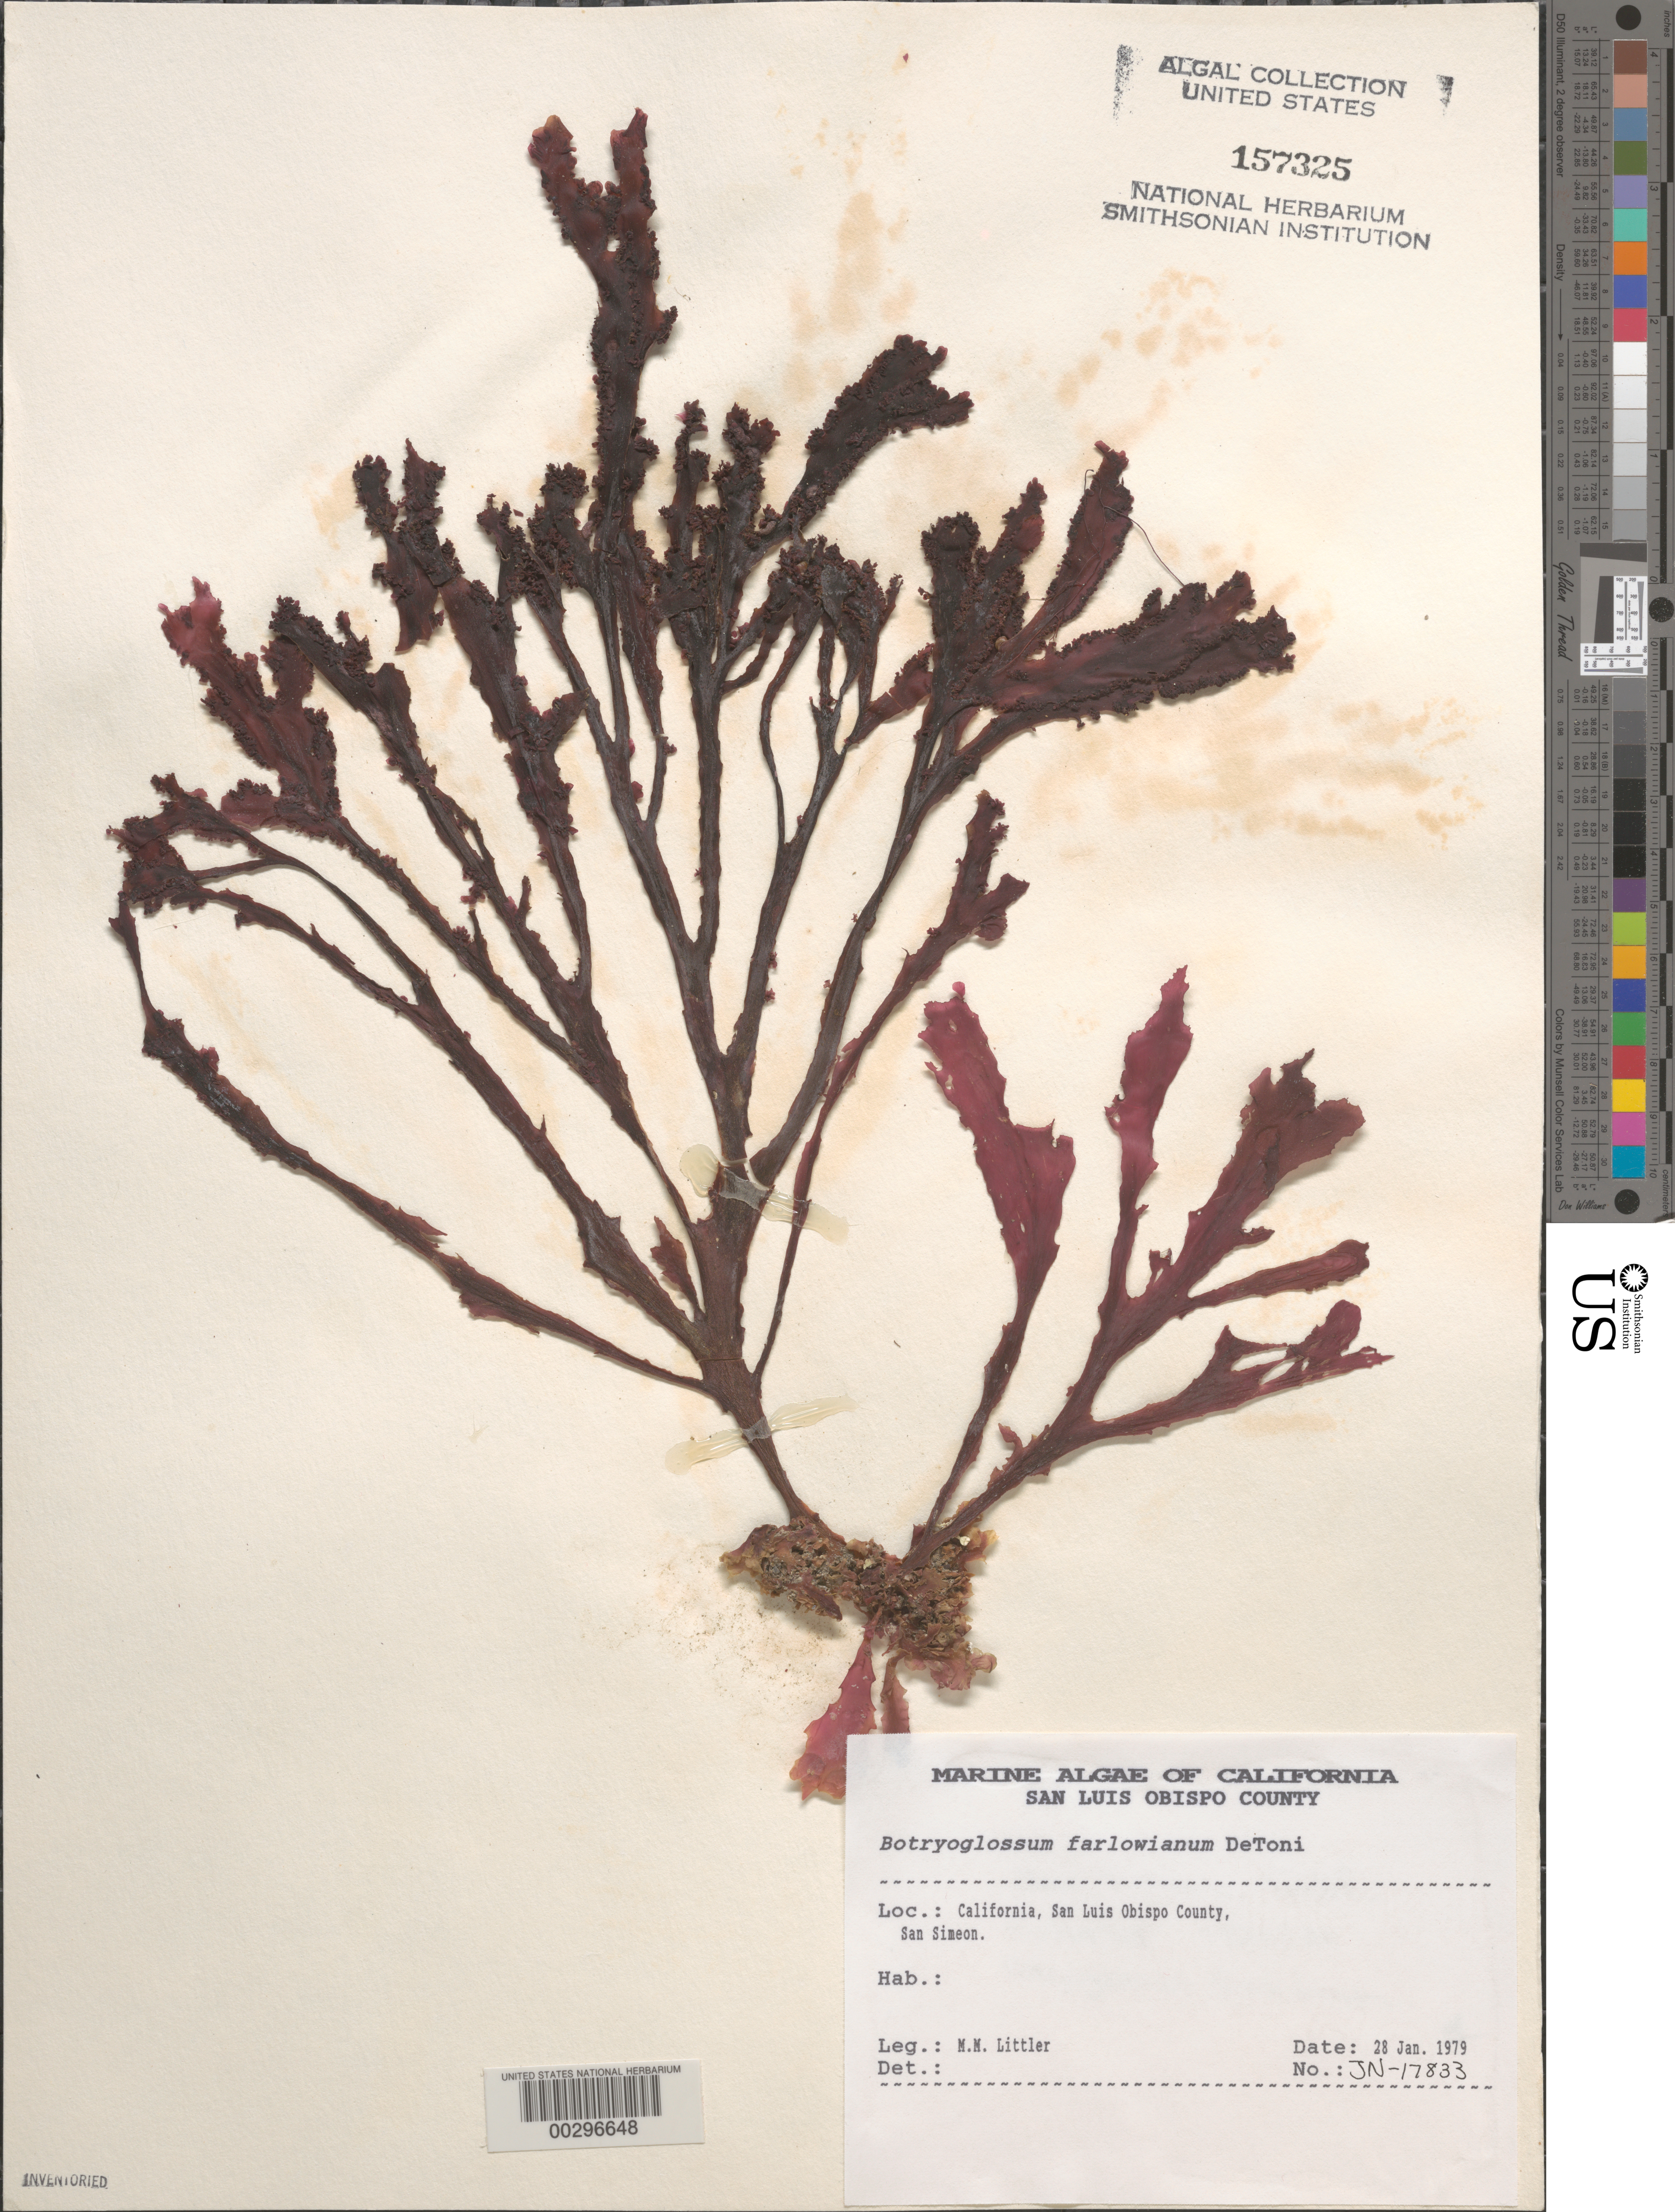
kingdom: Plantae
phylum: Rhodophyta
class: Florideophyceae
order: Ceramiales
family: Delesseriaceae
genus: Botryoglossum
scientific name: Botryoglossum farlowianum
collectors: M. M. Littler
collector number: Jn-17833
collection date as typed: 28 Jan 1979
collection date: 1979-01-28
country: United States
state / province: California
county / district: San Luis Obispo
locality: San Simeon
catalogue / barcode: US 157325